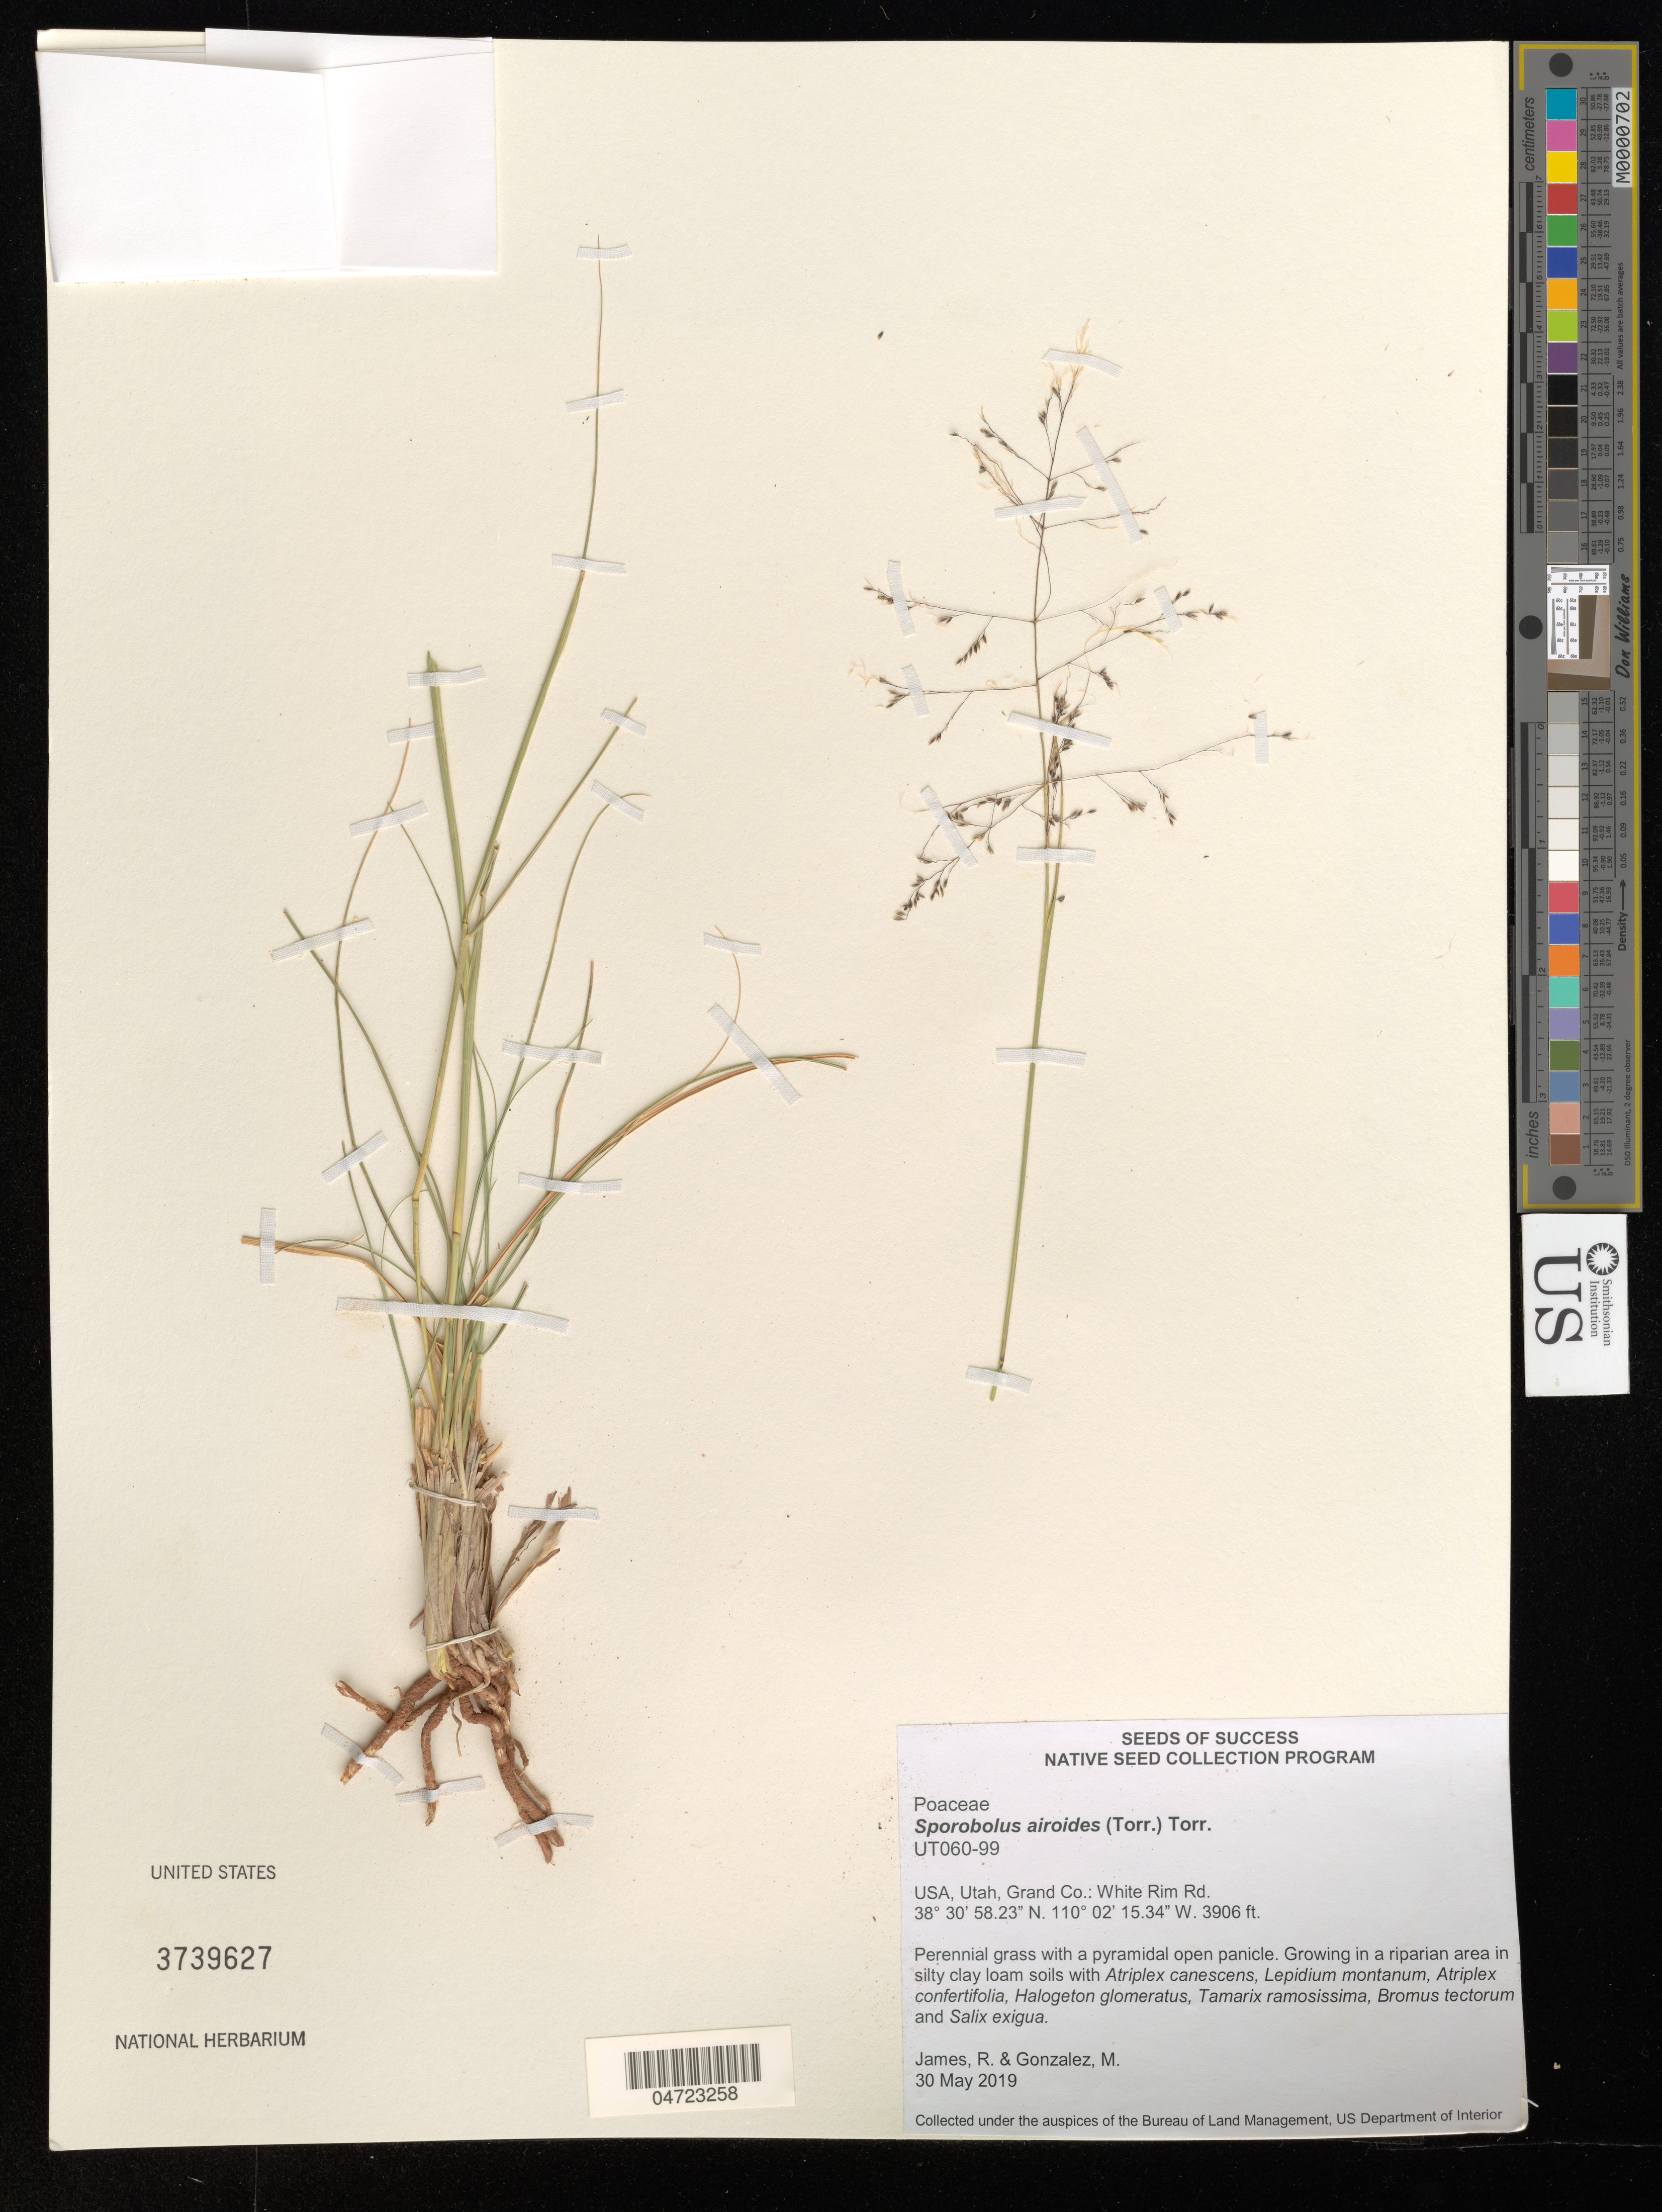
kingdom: Plantae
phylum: Tracheophyta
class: Liliopsida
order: Poales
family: Poaceae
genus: Sporobolus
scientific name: Sporobolus airoides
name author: (Torr.) Torr.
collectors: R. James & M. Gonzalez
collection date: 2019-05-30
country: United States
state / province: Utah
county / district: Grand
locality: Grand Co.: White Rim Rd.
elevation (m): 1191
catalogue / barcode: US 3739627